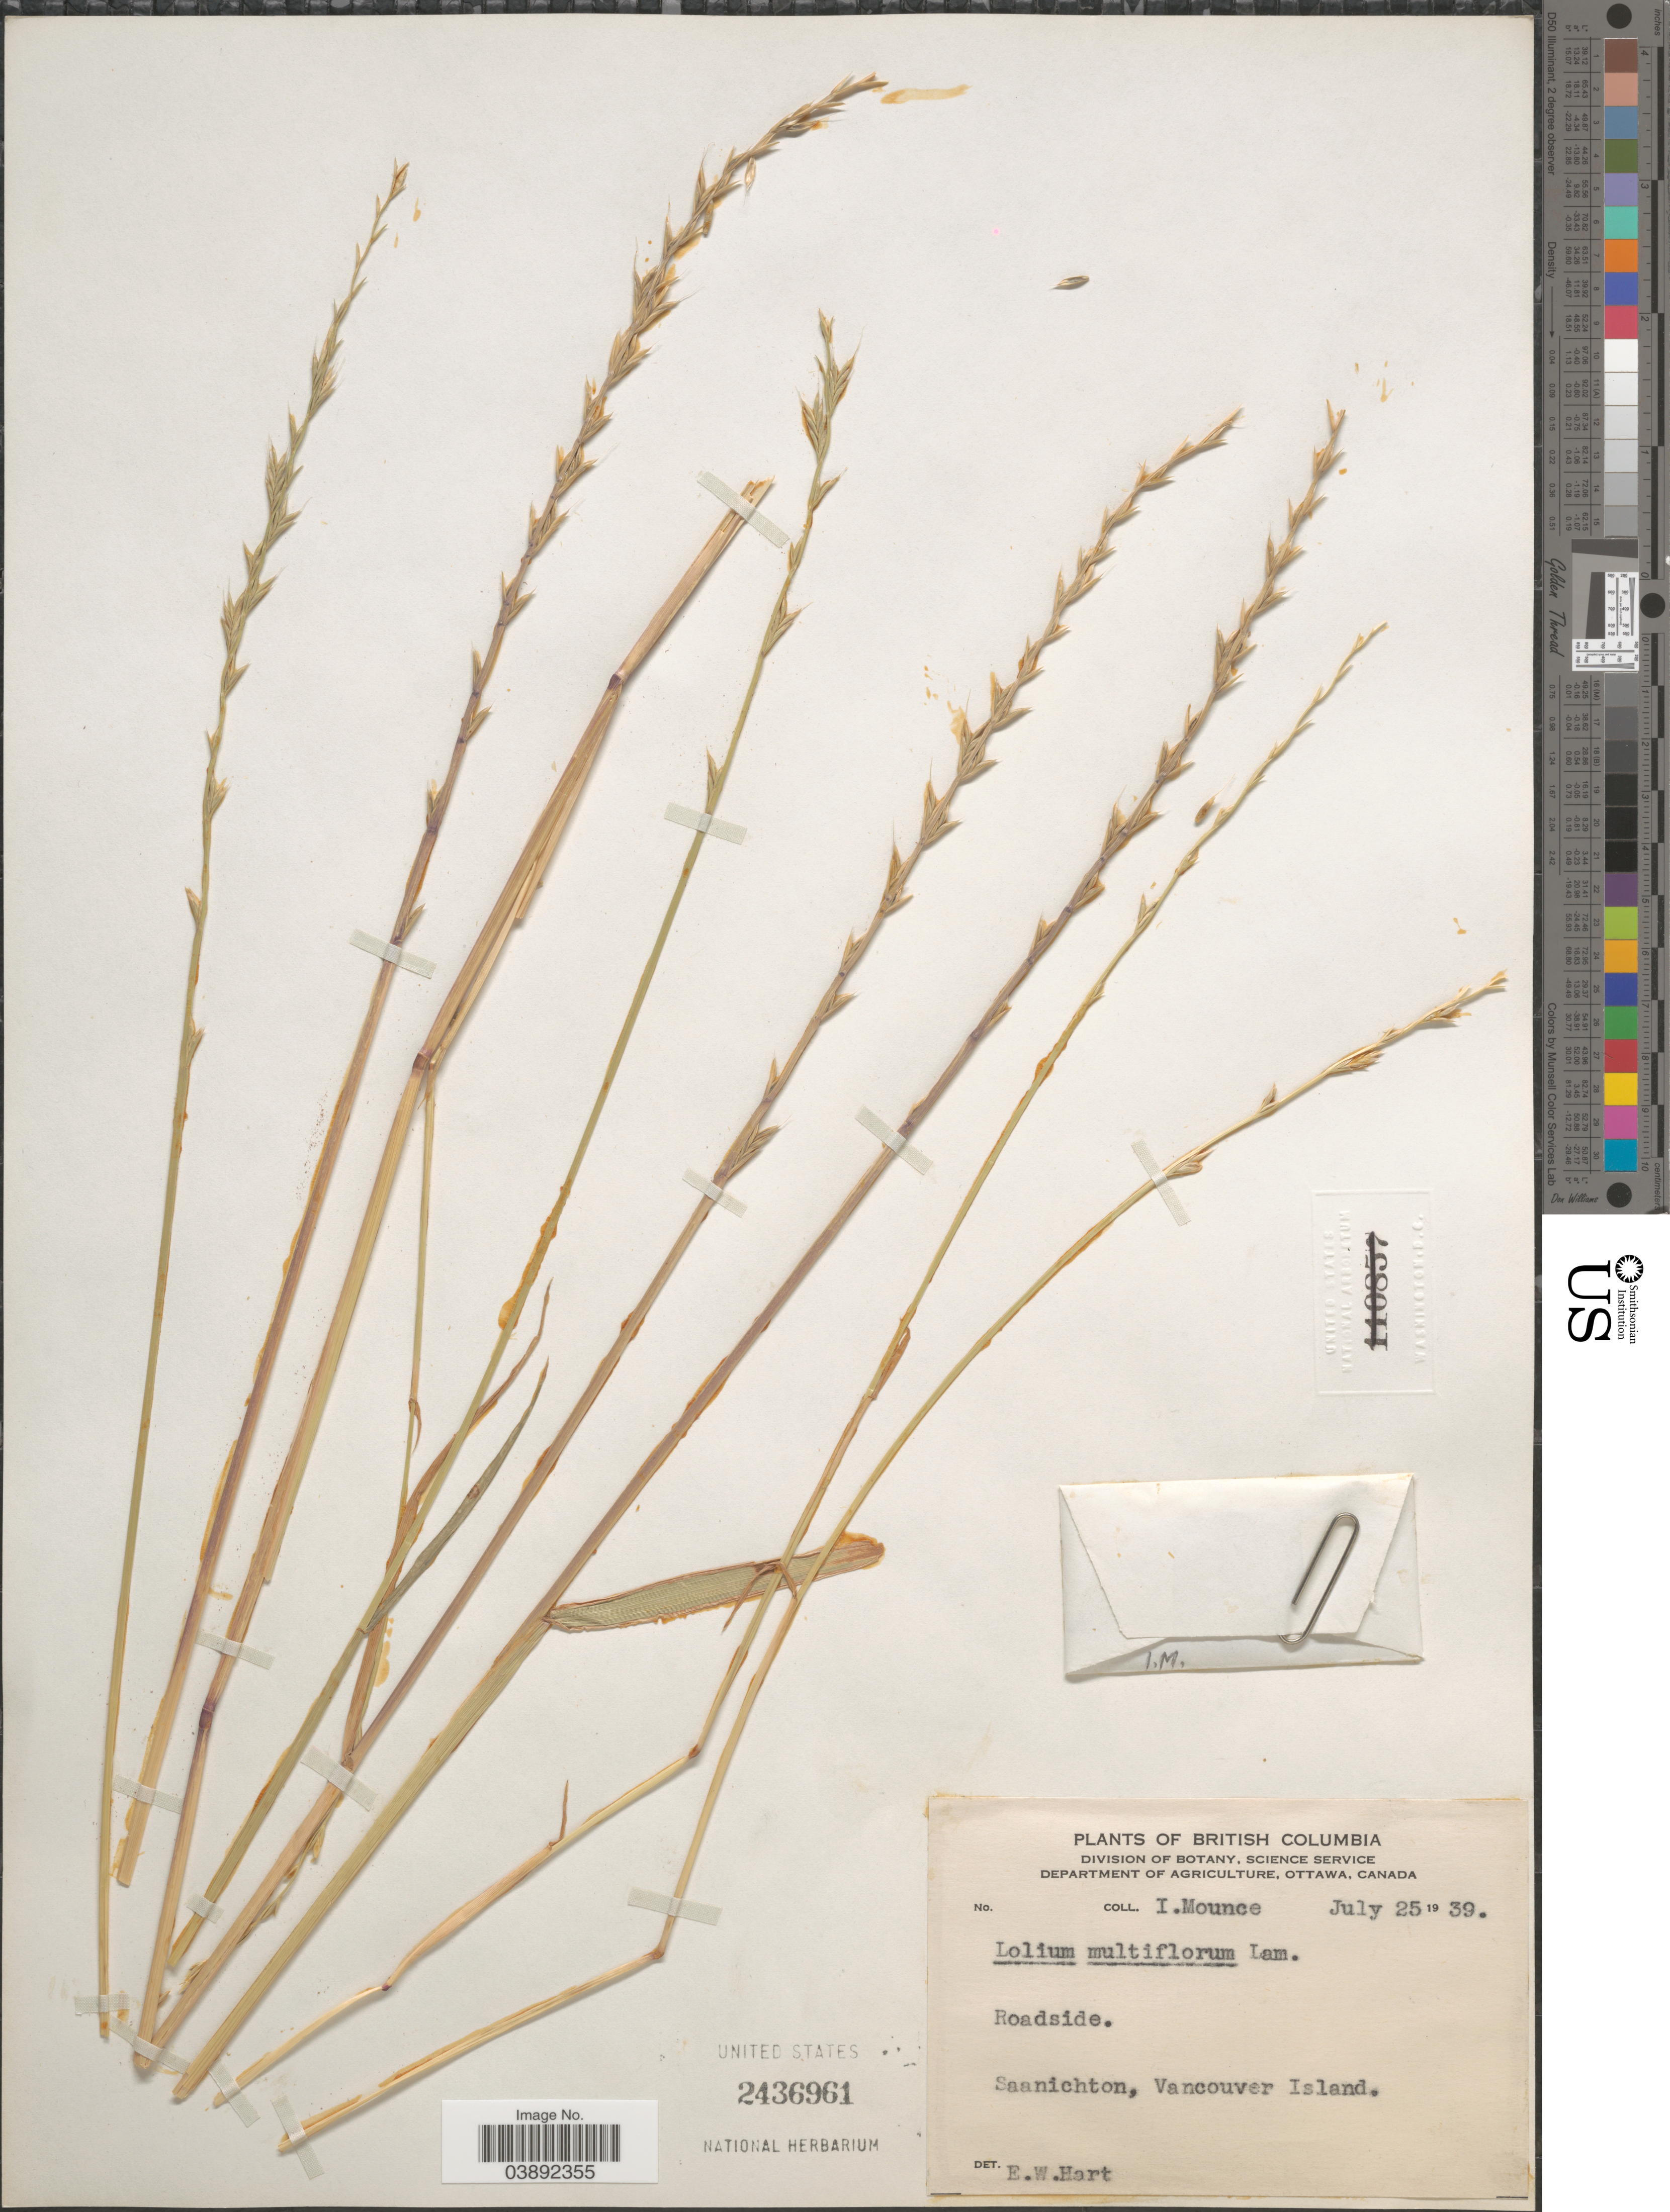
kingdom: Plantae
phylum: Tracheophyta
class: Liliopsida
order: Poales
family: Poaceae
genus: Lolium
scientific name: Lolium multiflorum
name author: Lam.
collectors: I. Mounce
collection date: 1939-07-25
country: Canada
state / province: British Columbia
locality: Roadside. Saanichton, Vancouver Island.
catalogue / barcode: US 2436961